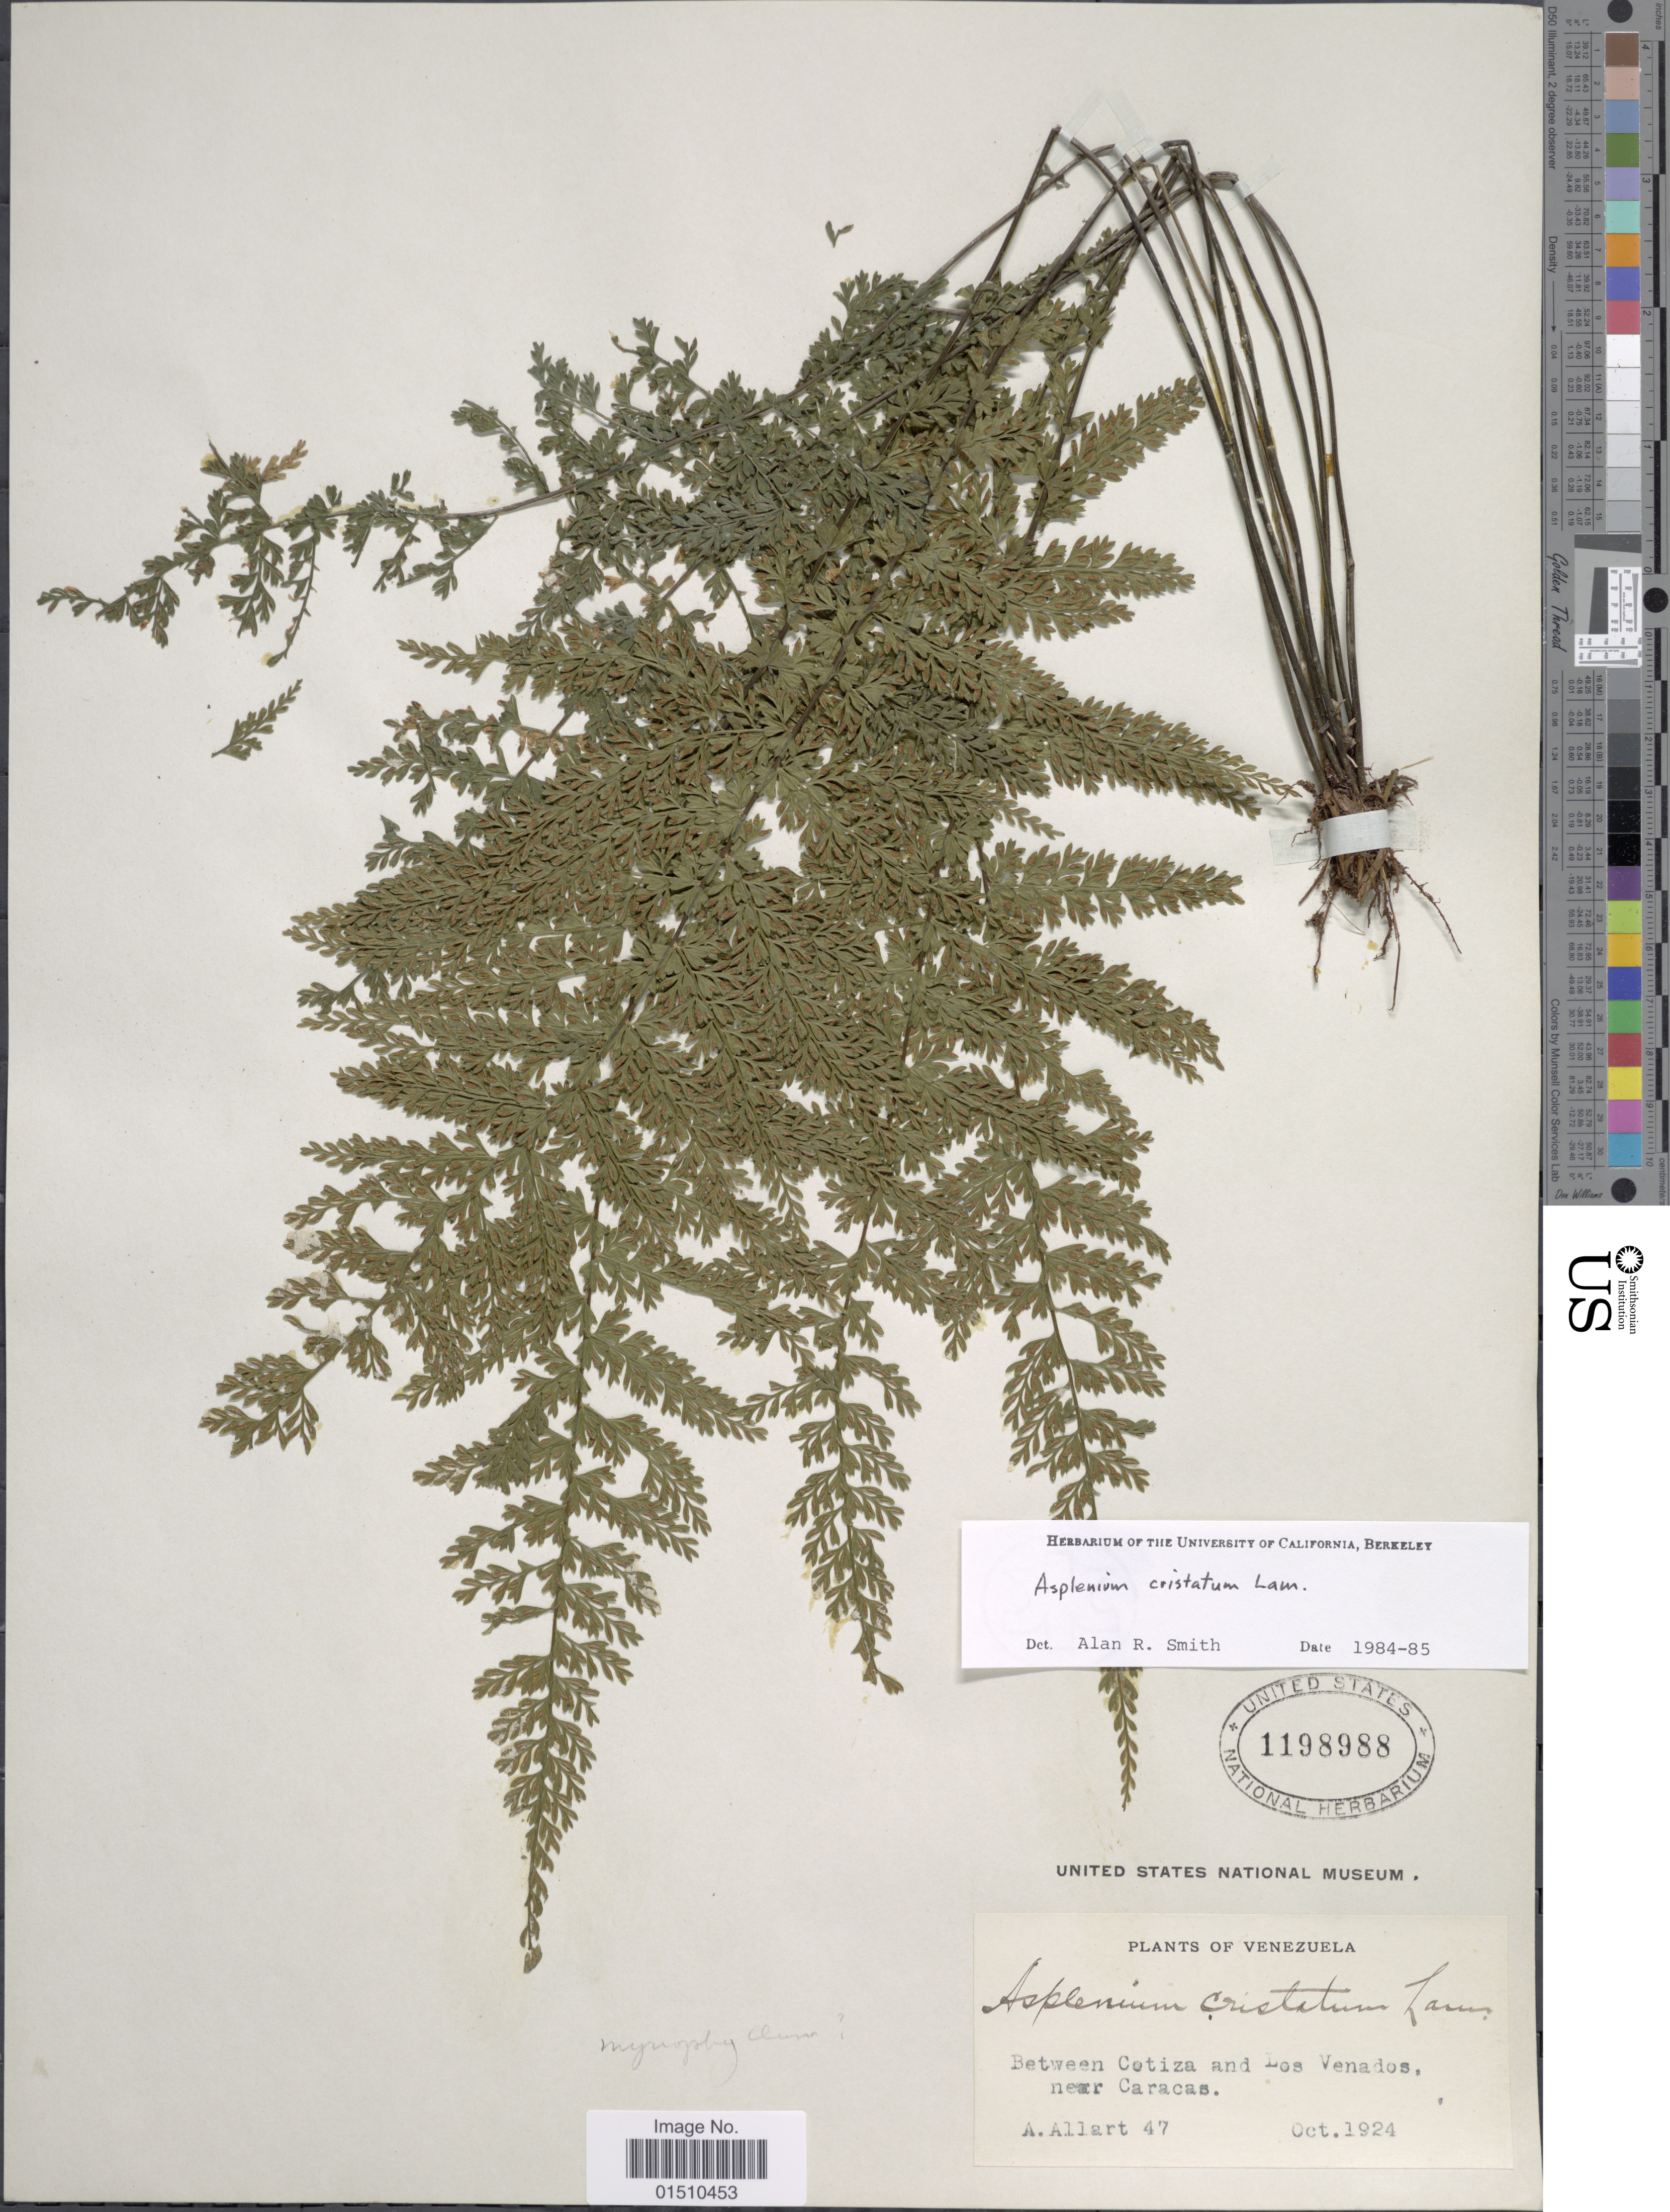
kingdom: Plantae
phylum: Tracheophyta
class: Polypodiopsida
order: Polypodiales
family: Aspleniaceae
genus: Asplenium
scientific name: Asplenium cristatum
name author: Lam.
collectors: A. Allart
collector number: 47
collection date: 1924-10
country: Venezuela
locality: Venezuela, between Cotiza and Los Venados, near Caracas.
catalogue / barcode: US 1198988